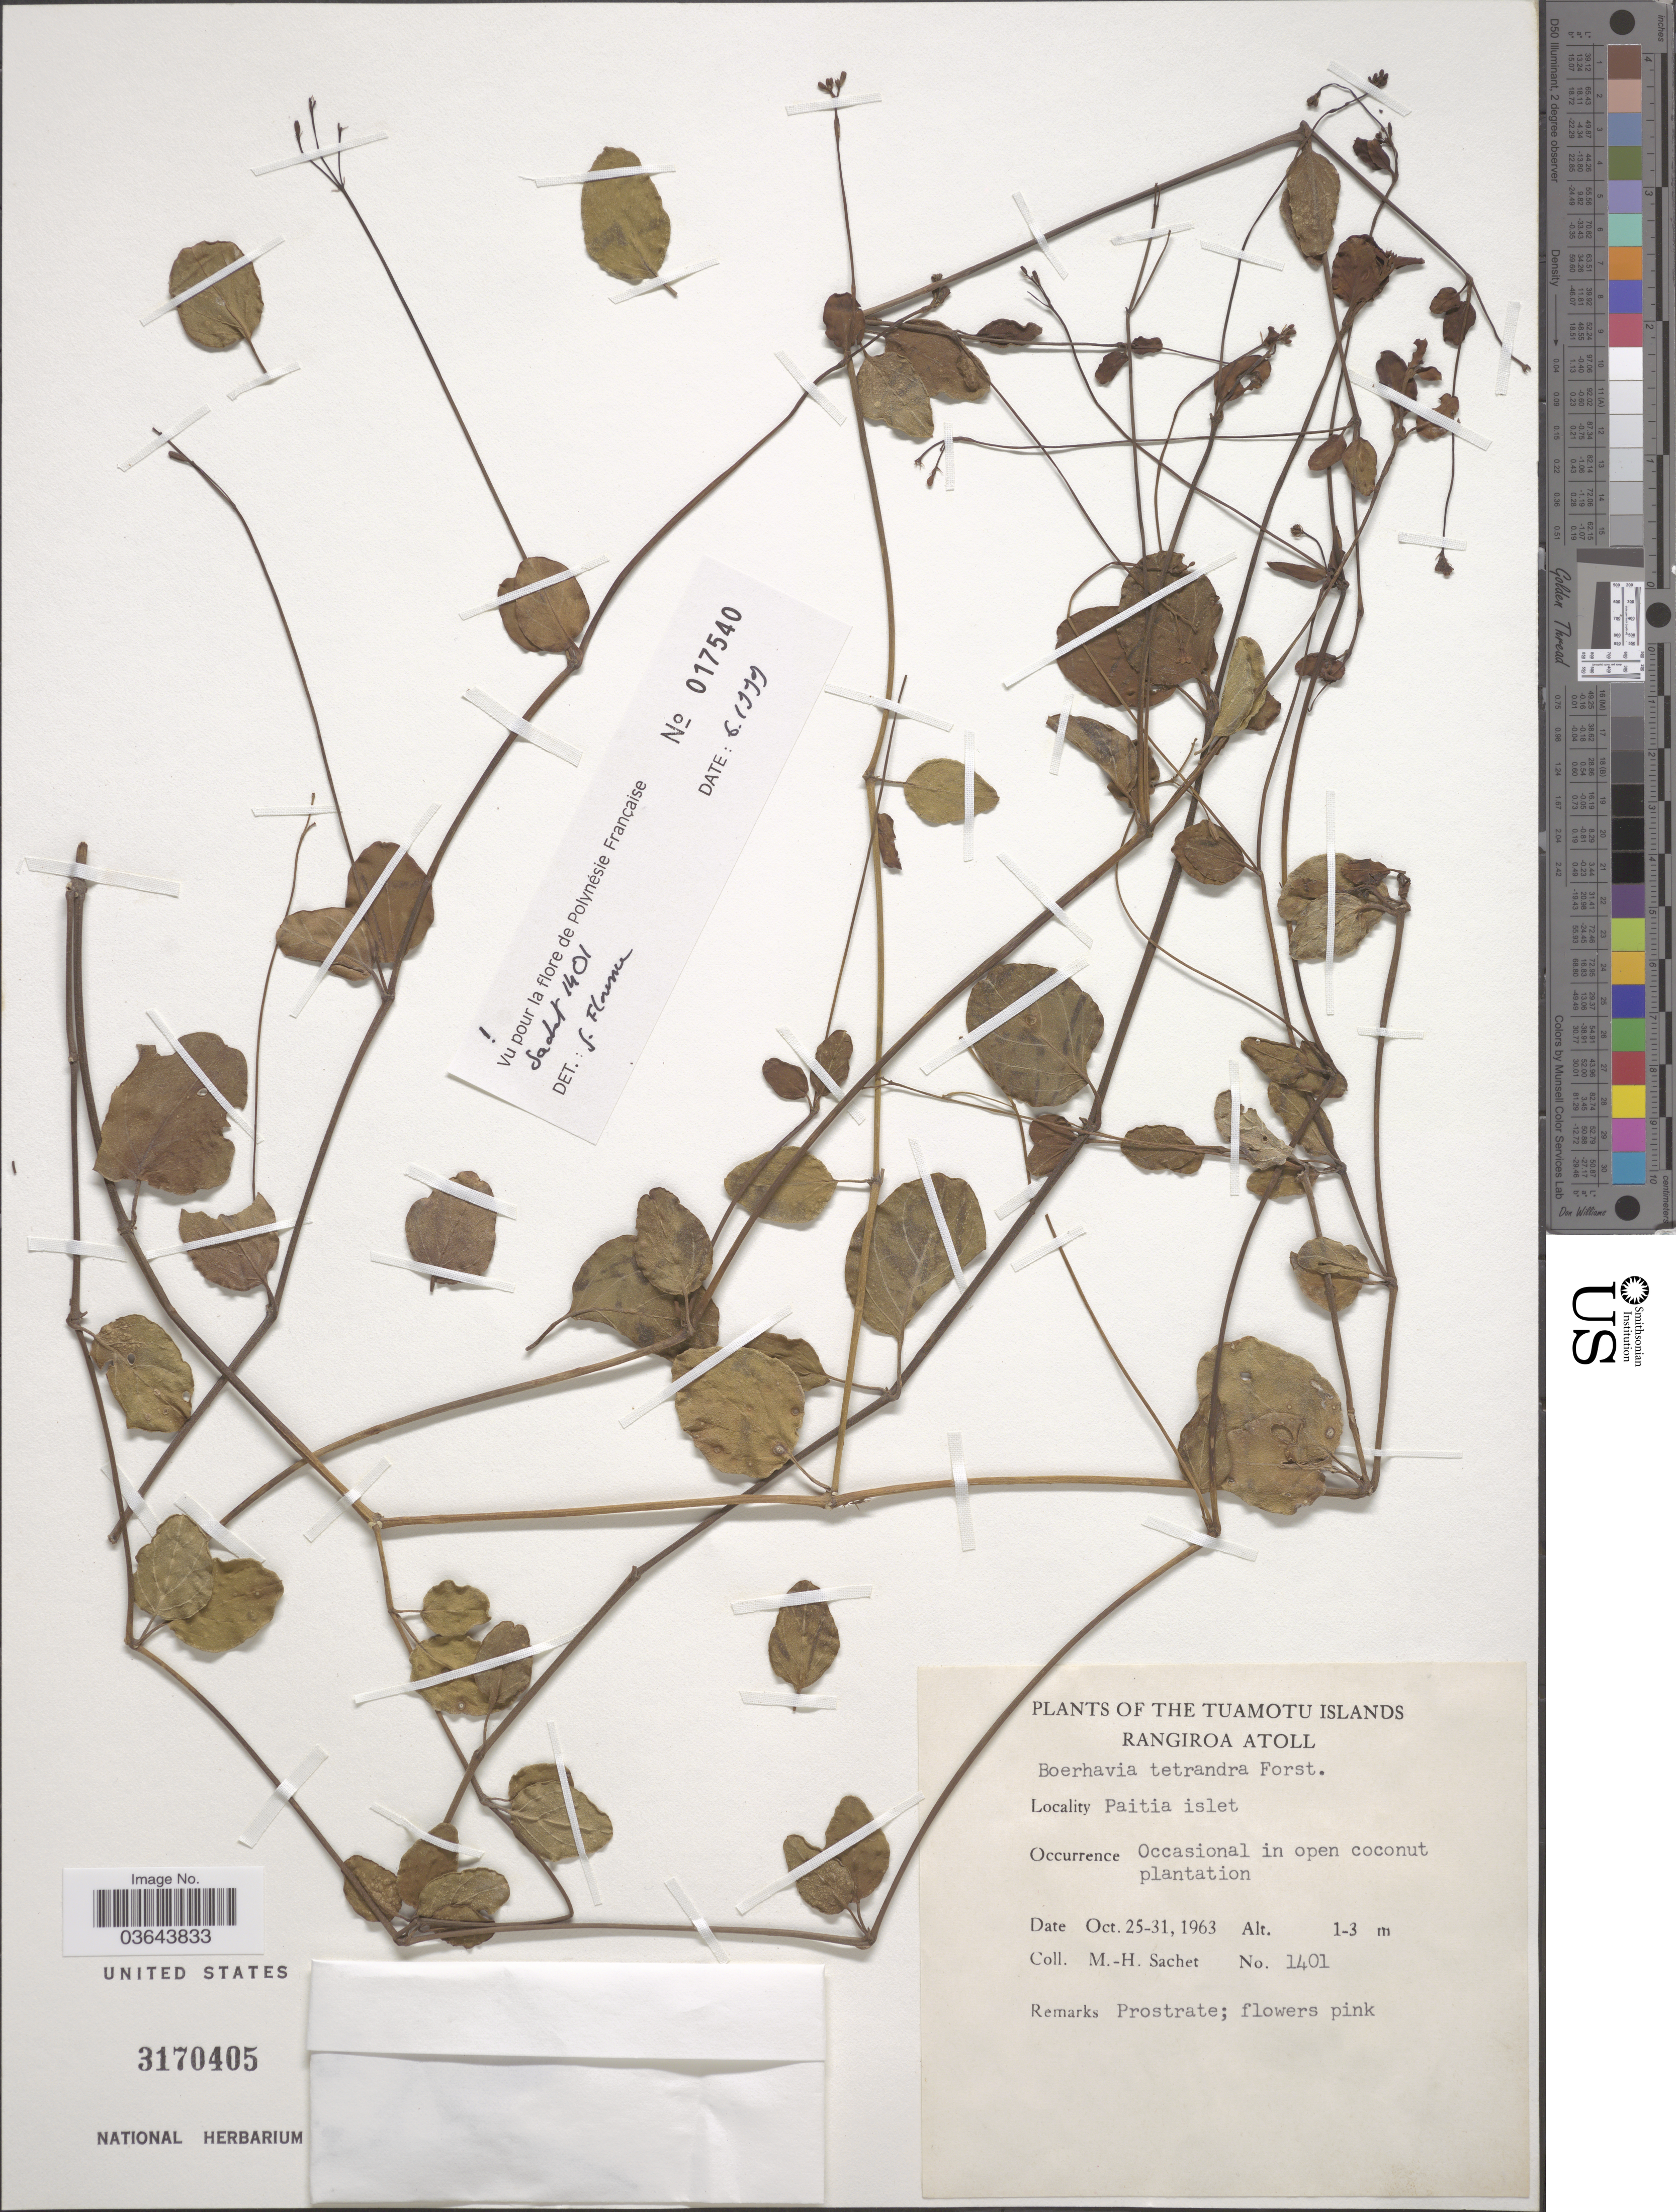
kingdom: Plantae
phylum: Tracheophyta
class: Magnoliopsida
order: Caryophyllales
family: Nyctaginaceae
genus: Boerhavia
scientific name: Boerhavia tetrandra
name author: G. Forst.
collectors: M.-H. Sachet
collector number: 1401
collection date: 1963-10-25/1963-10-31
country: French Polynesia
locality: The Tuamoto Islands. Rangiroa Atoll. Paitia islet.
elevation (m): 1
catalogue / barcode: US 3170405